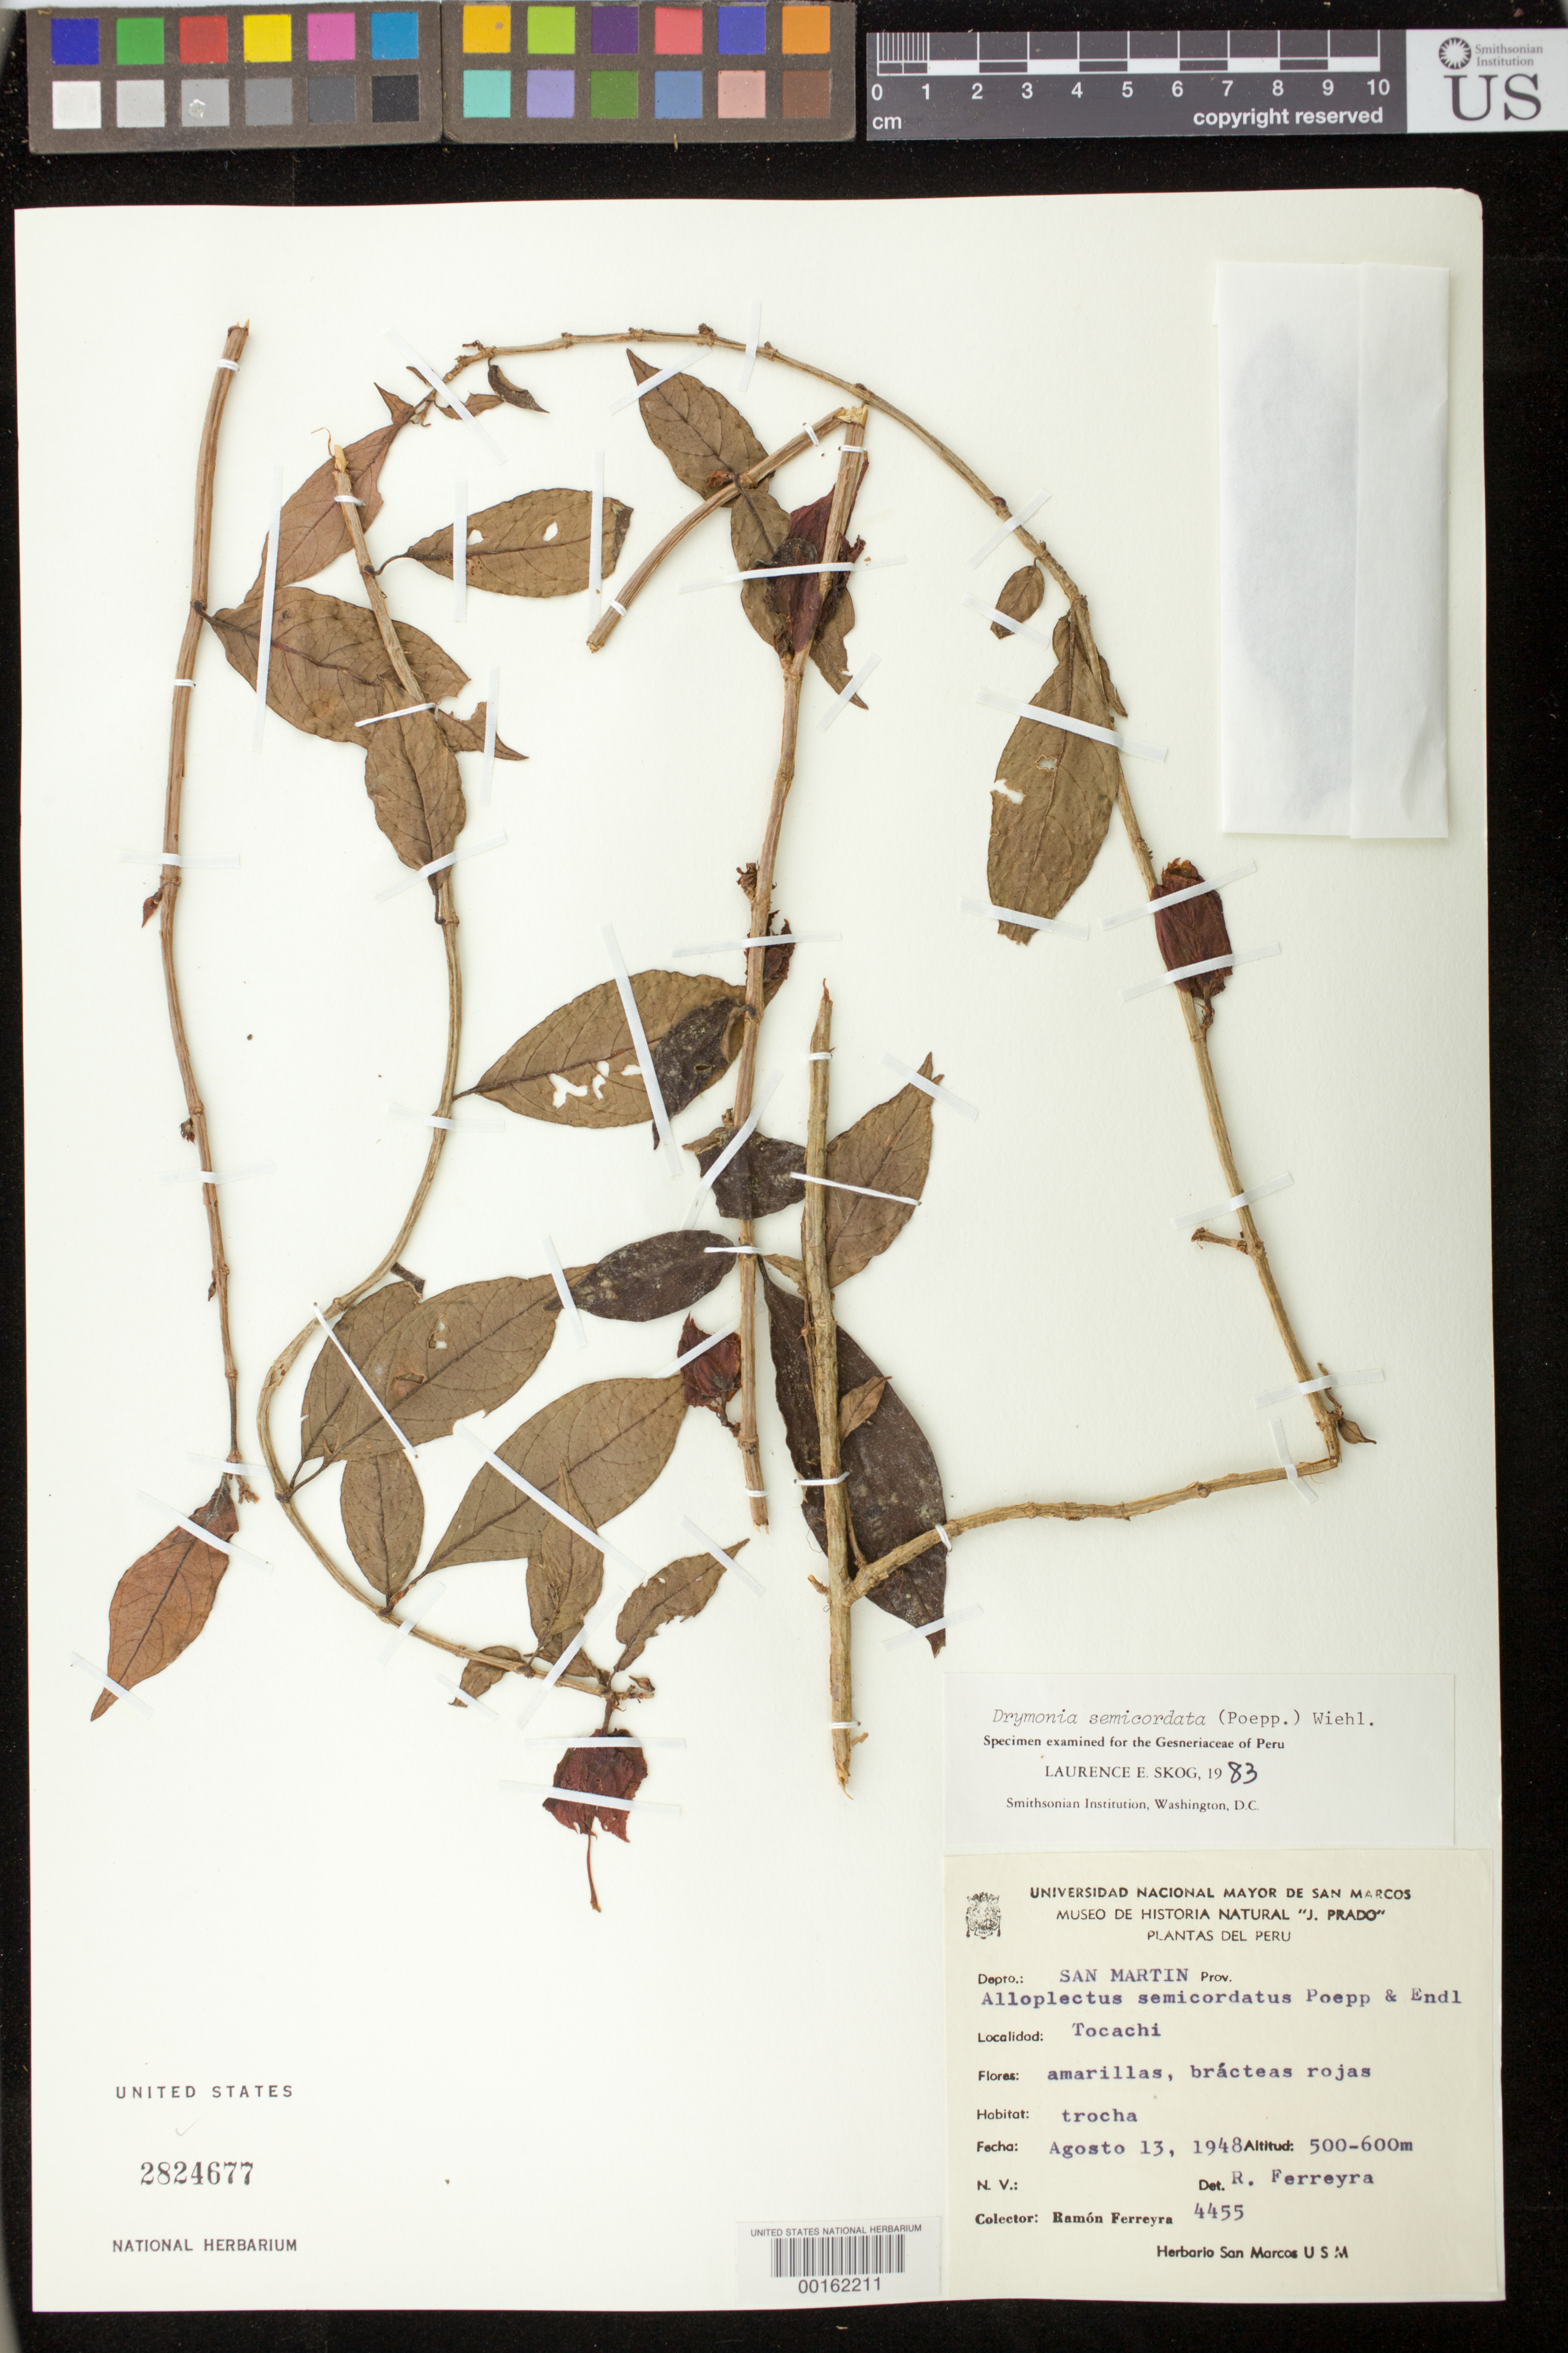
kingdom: Plantae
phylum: Tracheophyta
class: Magnoliopsida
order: Lamiales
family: Gesneriaceae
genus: Drymonia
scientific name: Drymonia semicordata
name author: (Poepp.) Wiehler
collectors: R. A. Ferreyra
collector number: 4455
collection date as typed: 13 Aug 1948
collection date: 1948-08-13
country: Peru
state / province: San Martín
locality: Tocachi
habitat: Trail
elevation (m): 500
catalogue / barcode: US 2824677